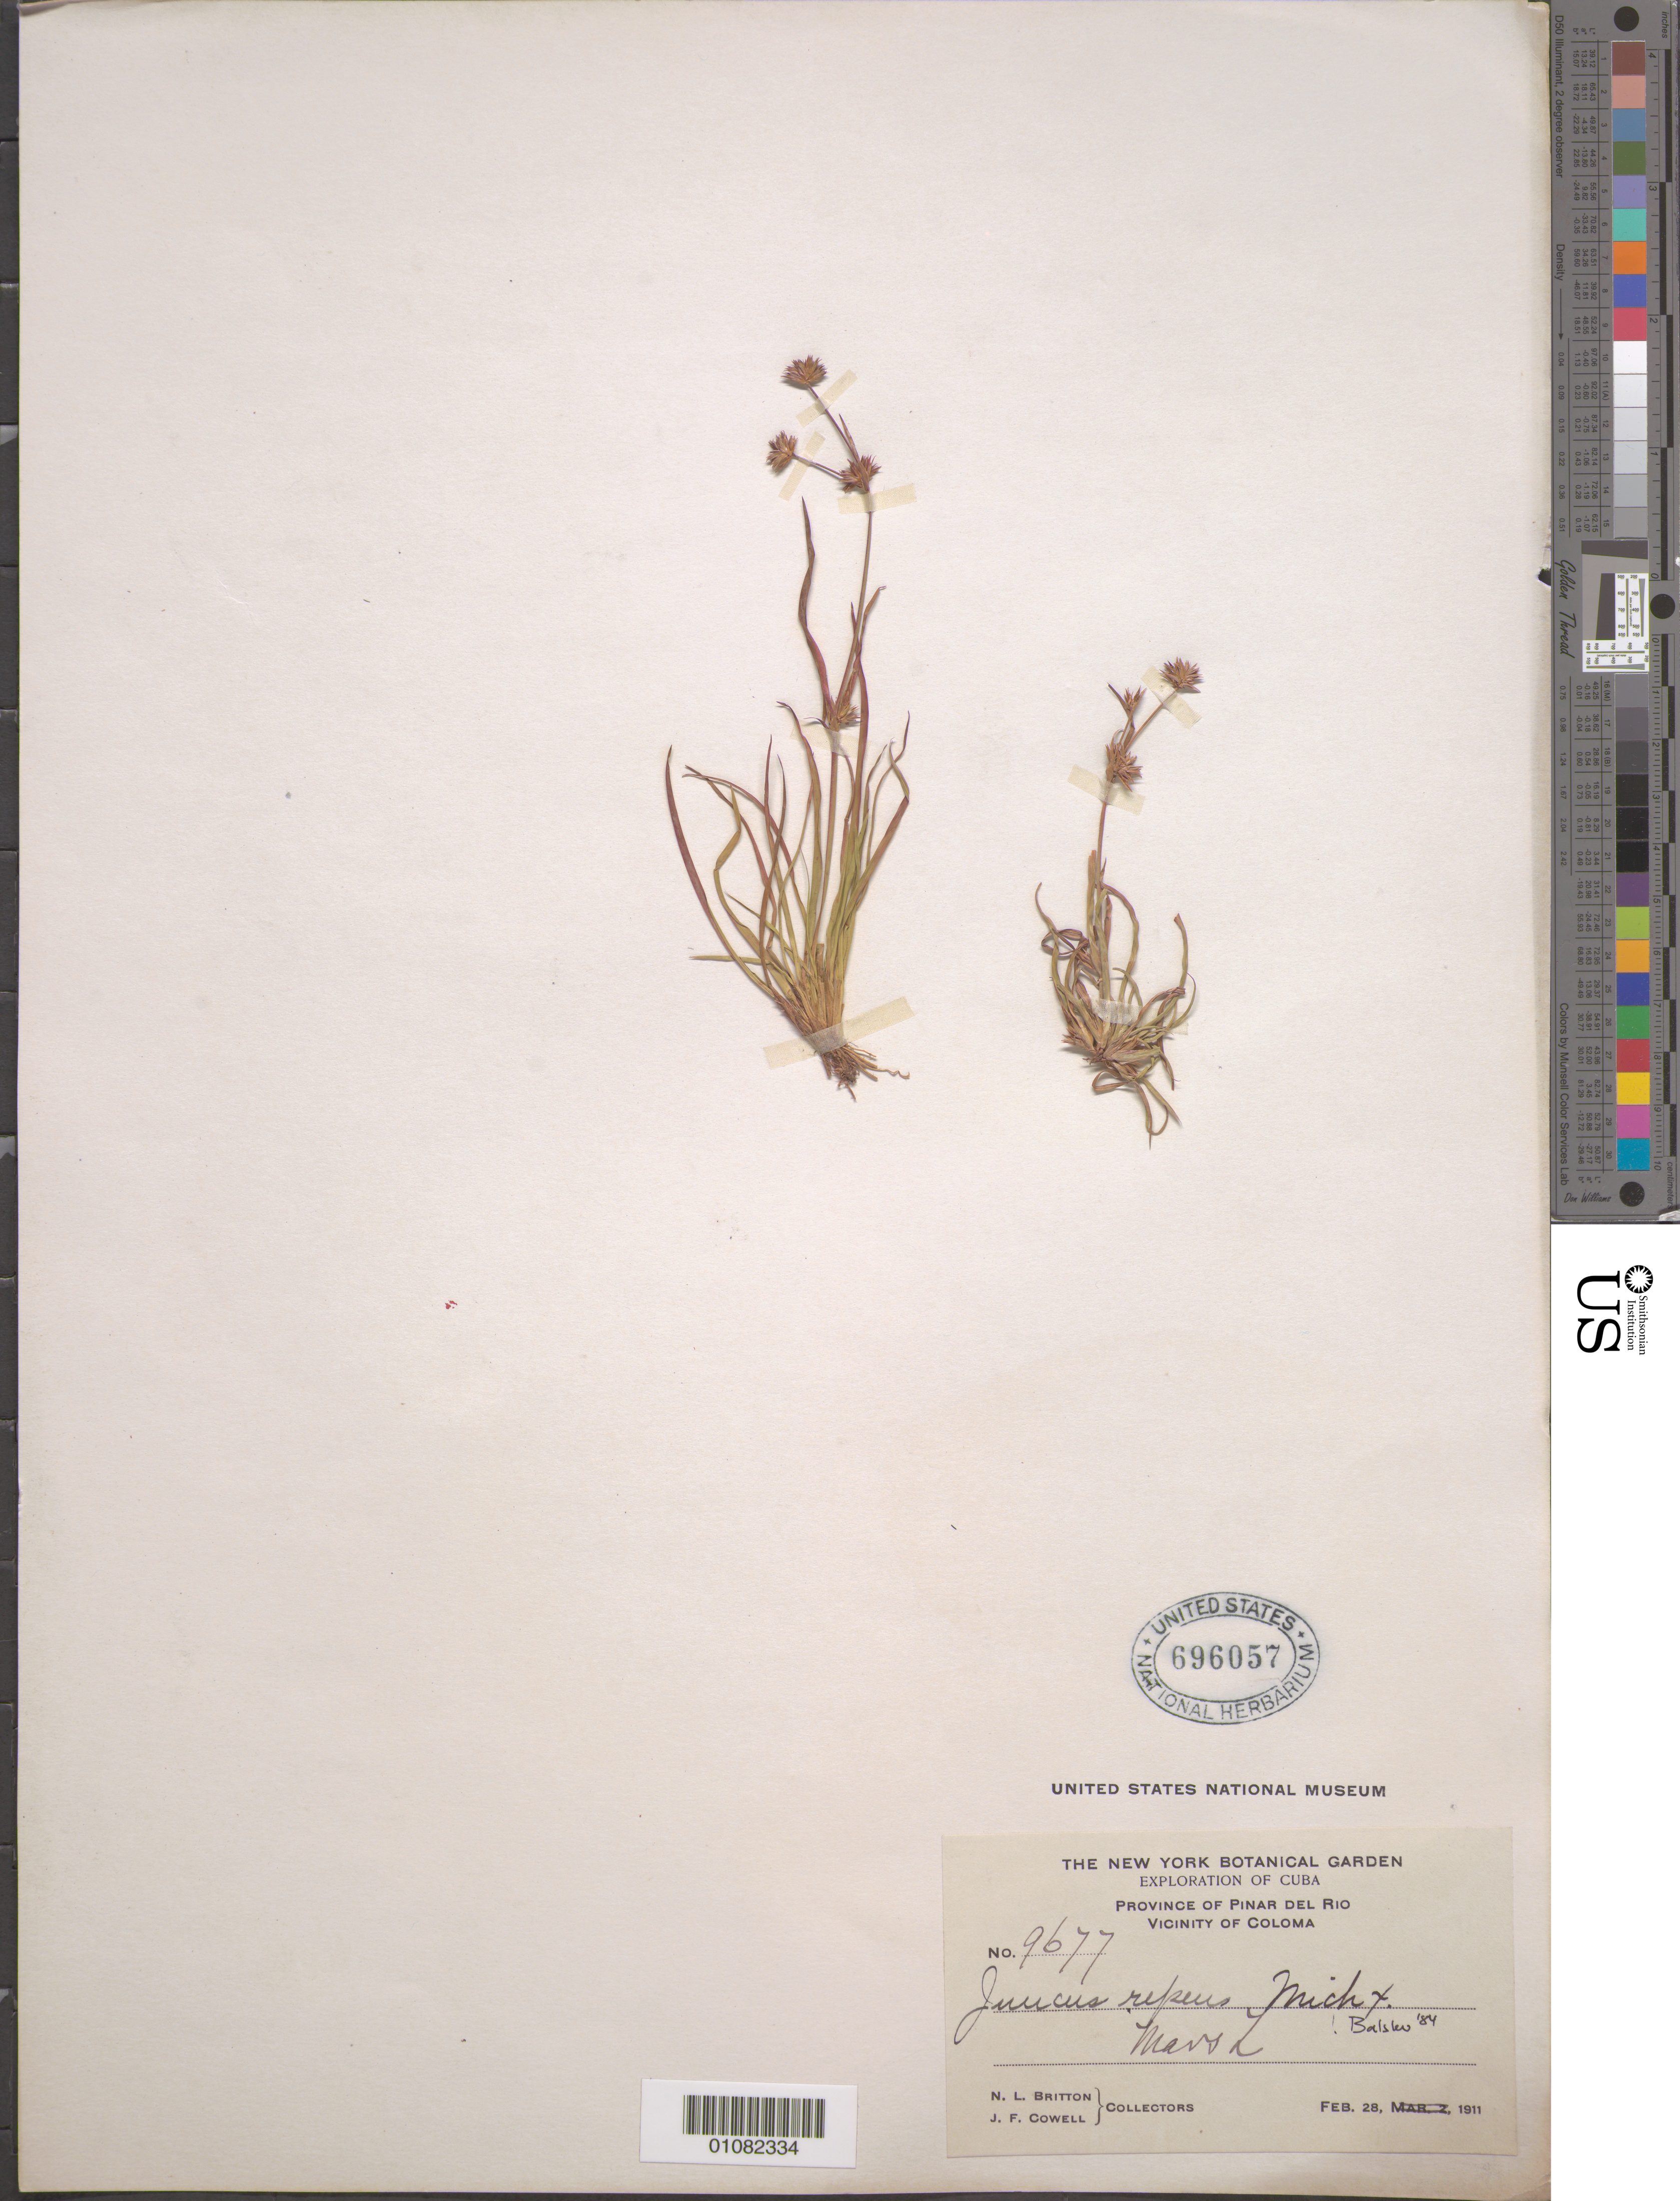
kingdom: Plantae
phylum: Tracheophyta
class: Liliopsida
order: Poales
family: Juncaceae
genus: Juncus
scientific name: Juncus repens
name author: Michx.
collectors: N. Britton & J. F. Cowell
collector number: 9677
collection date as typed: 28 Feb 1911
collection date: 1911-02-28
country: Cuba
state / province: Pinar del Rio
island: Cuba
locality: Vicinity of Coloma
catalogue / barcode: US 696057